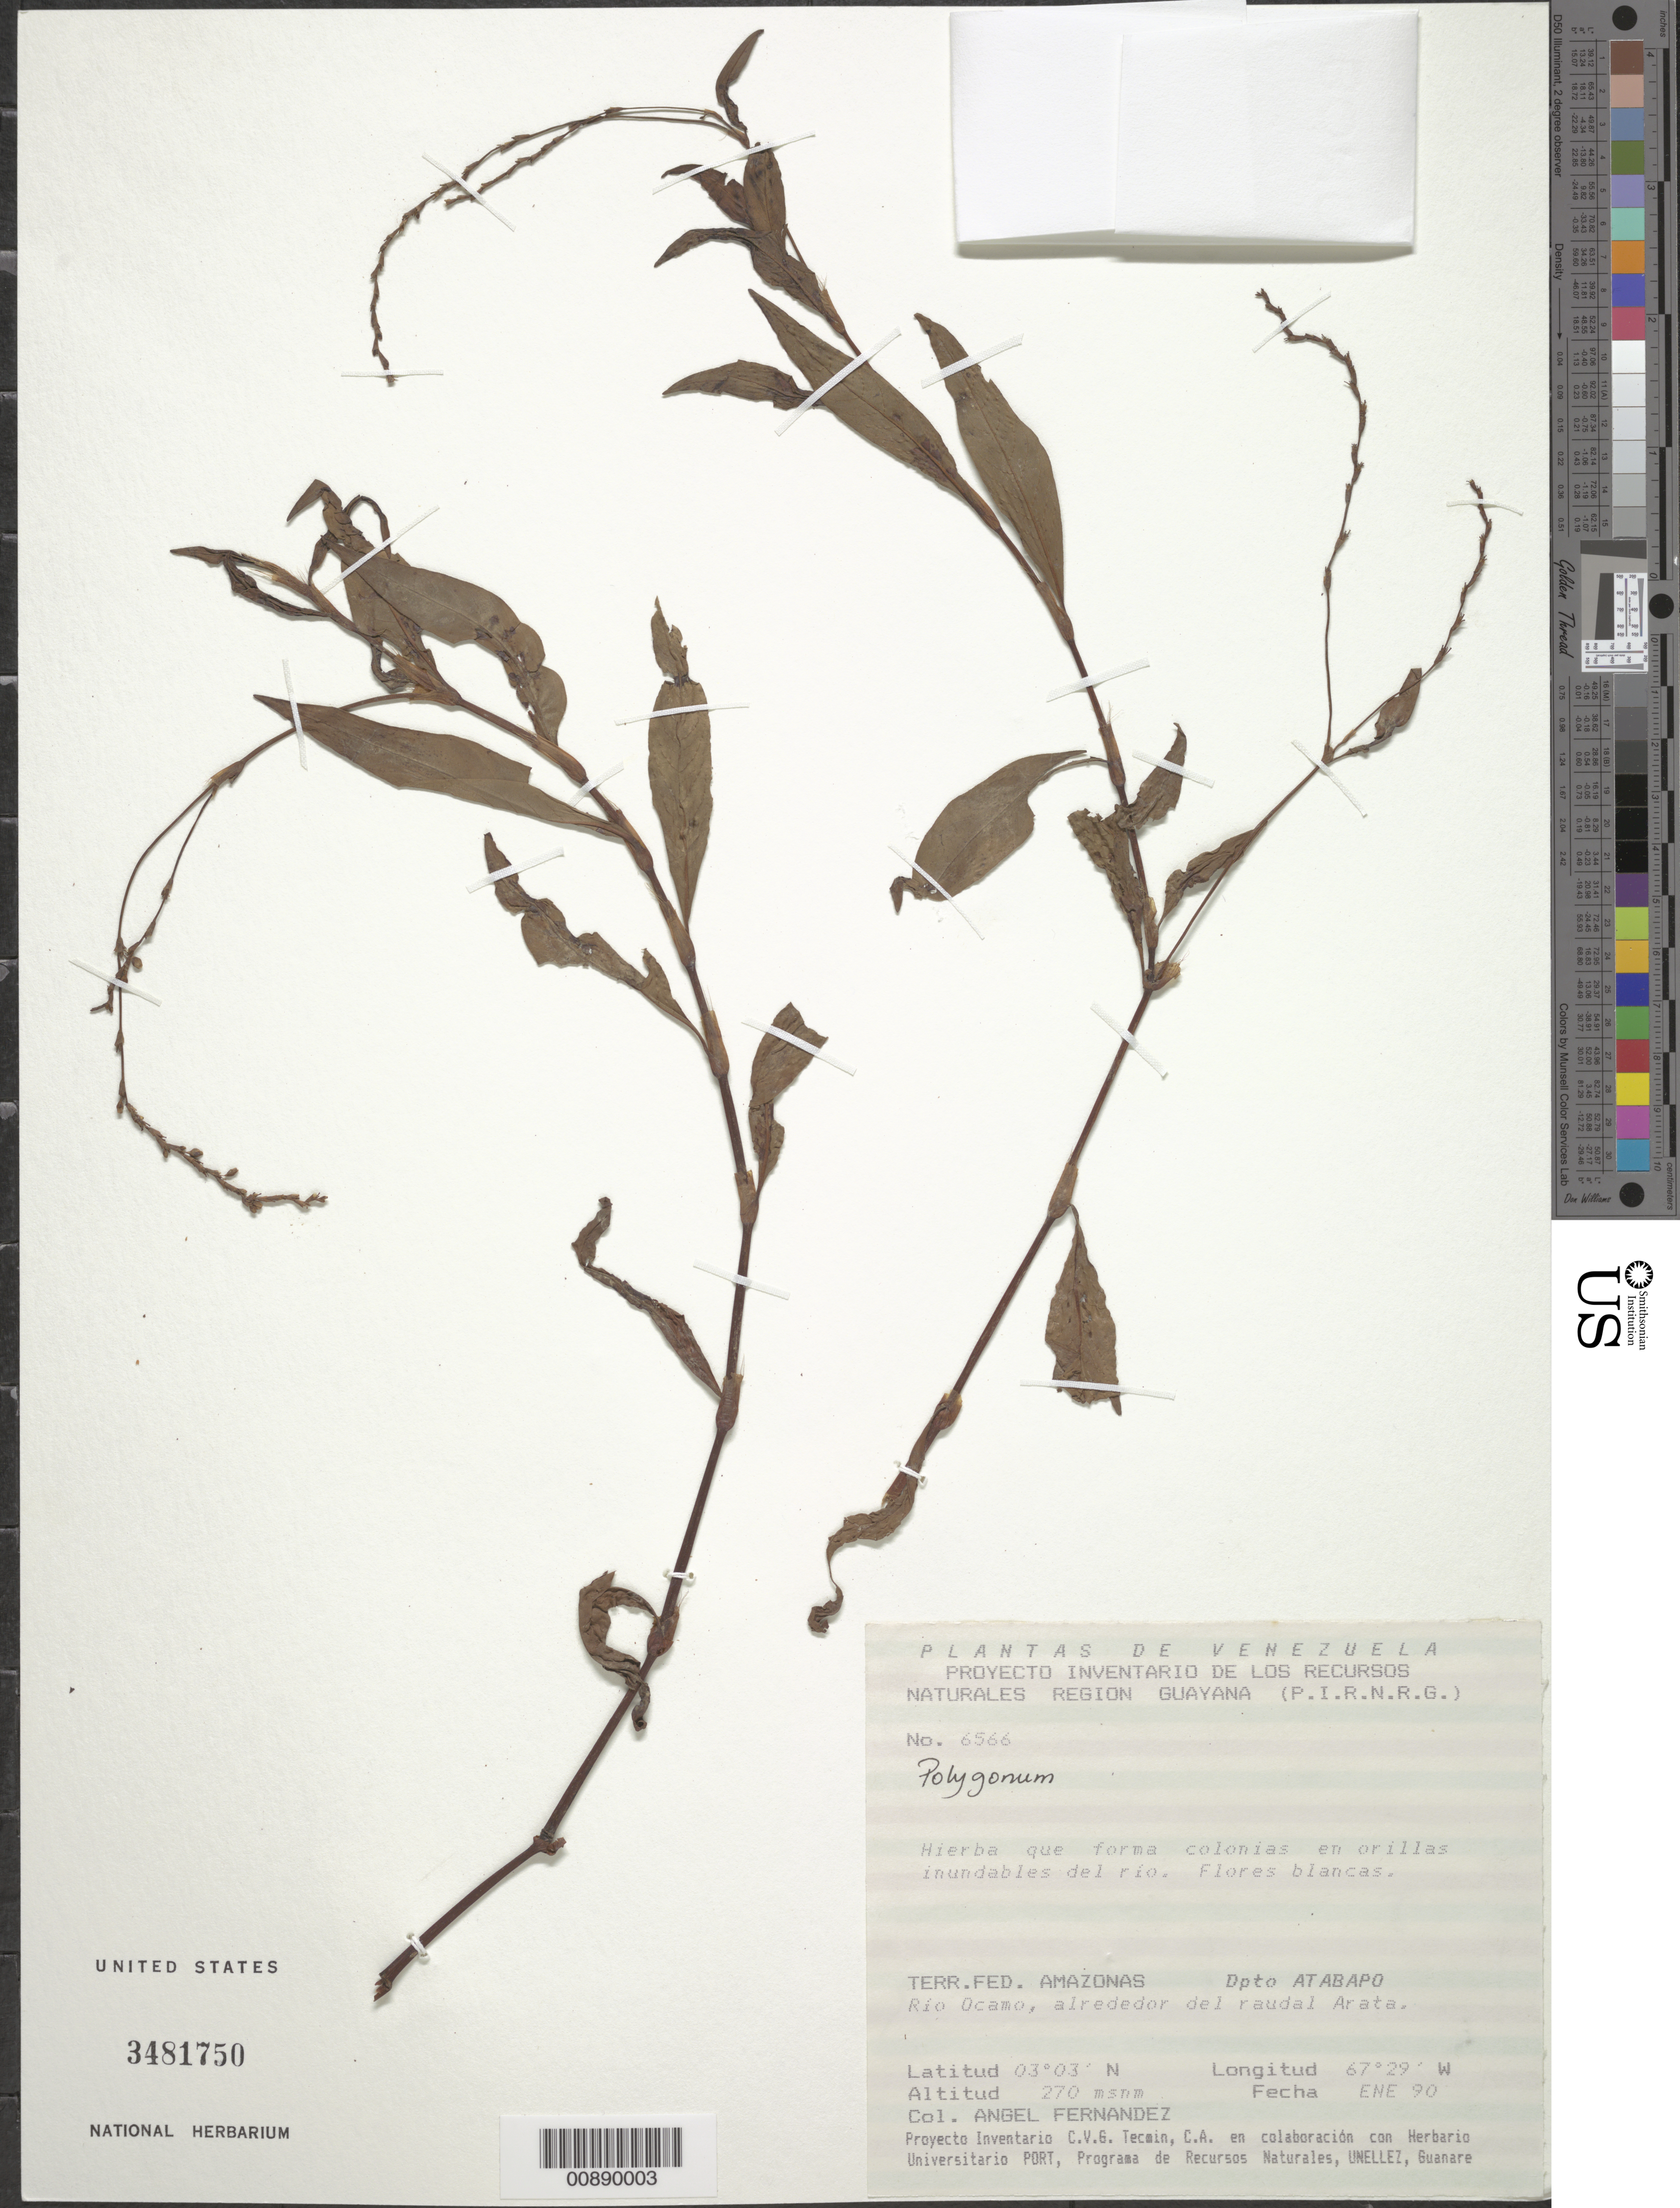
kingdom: Plantae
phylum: Tracheophyta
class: Magnoliopsida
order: Caryophyllales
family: Polygonaceae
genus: Polygonum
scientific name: Polygonum sp.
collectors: A. Fernández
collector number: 6566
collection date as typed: Jan-90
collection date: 1990-01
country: Venezuela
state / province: Amazonas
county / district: Atabapo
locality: Río Ocamo, alrededor del raudal Arata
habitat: Orillas inundables del río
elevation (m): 270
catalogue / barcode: US 3481750